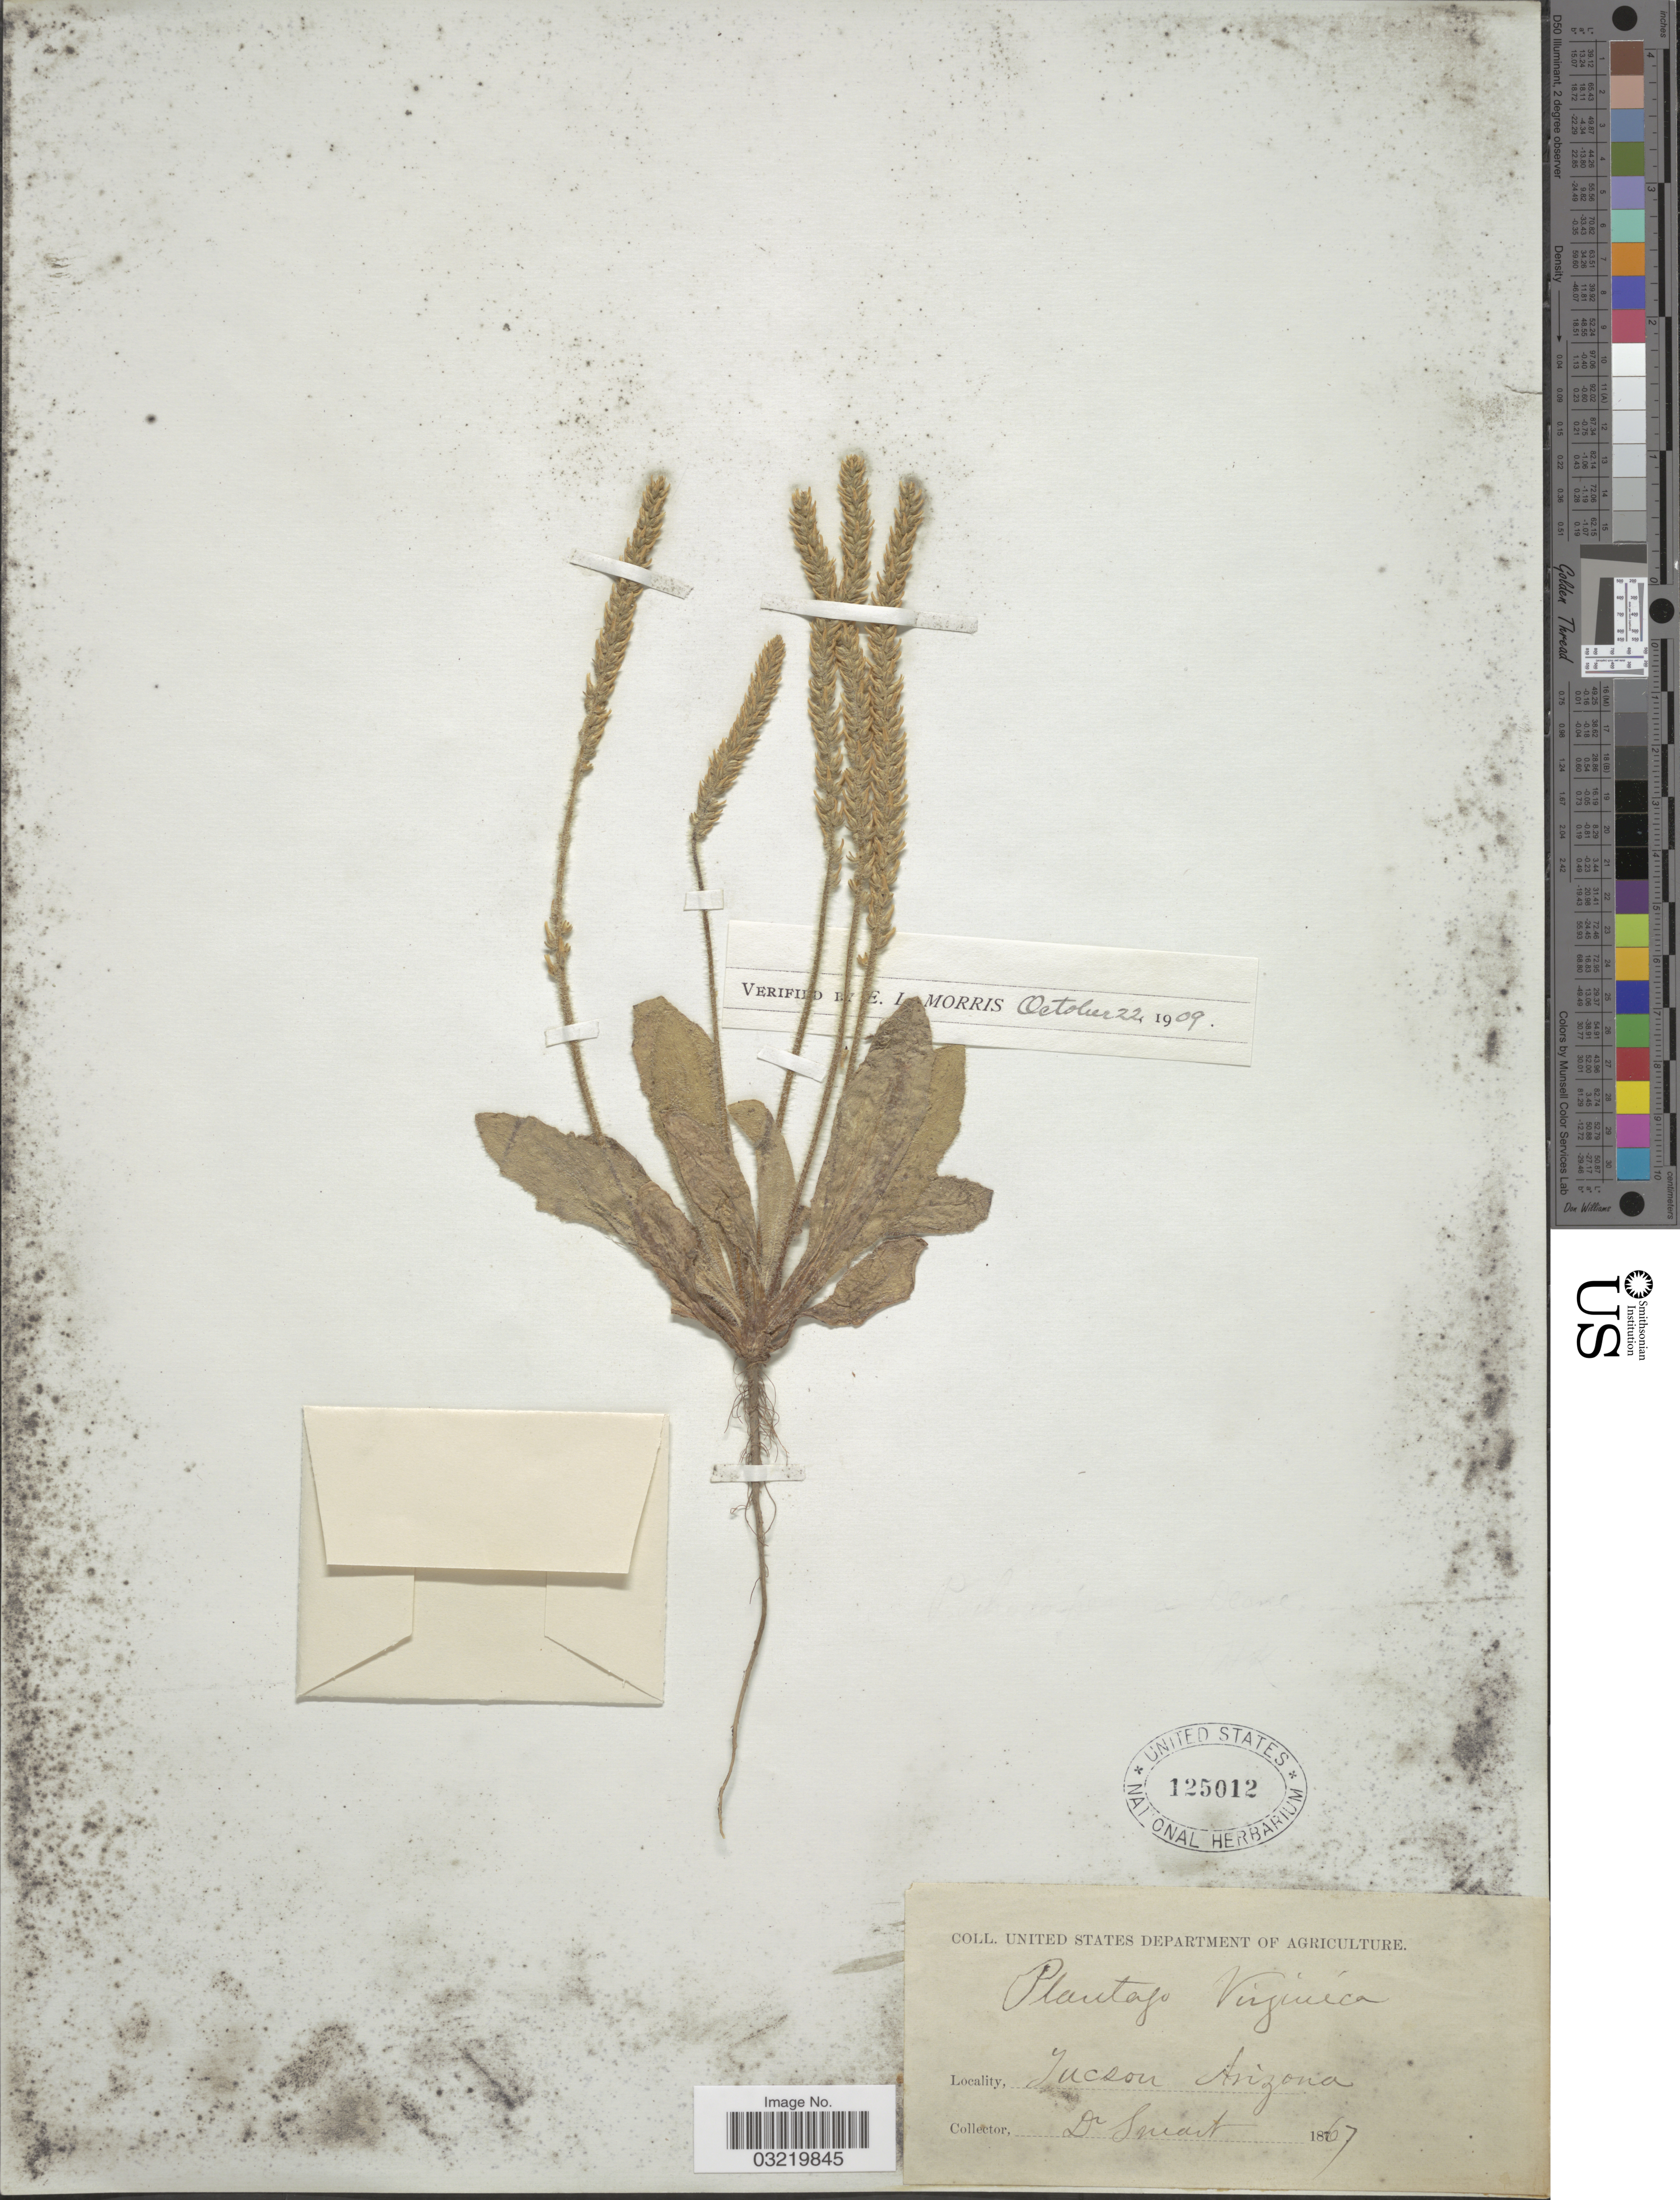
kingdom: Plantae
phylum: Tracheophyta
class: Magnoliopsida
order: Lamiales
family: Plantaginaceae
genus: Plantago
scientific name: Plantago virginica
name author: L.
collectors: -. Smart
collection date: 1867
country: United States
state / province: Arizona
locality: Tucson.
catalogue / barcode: US 125012